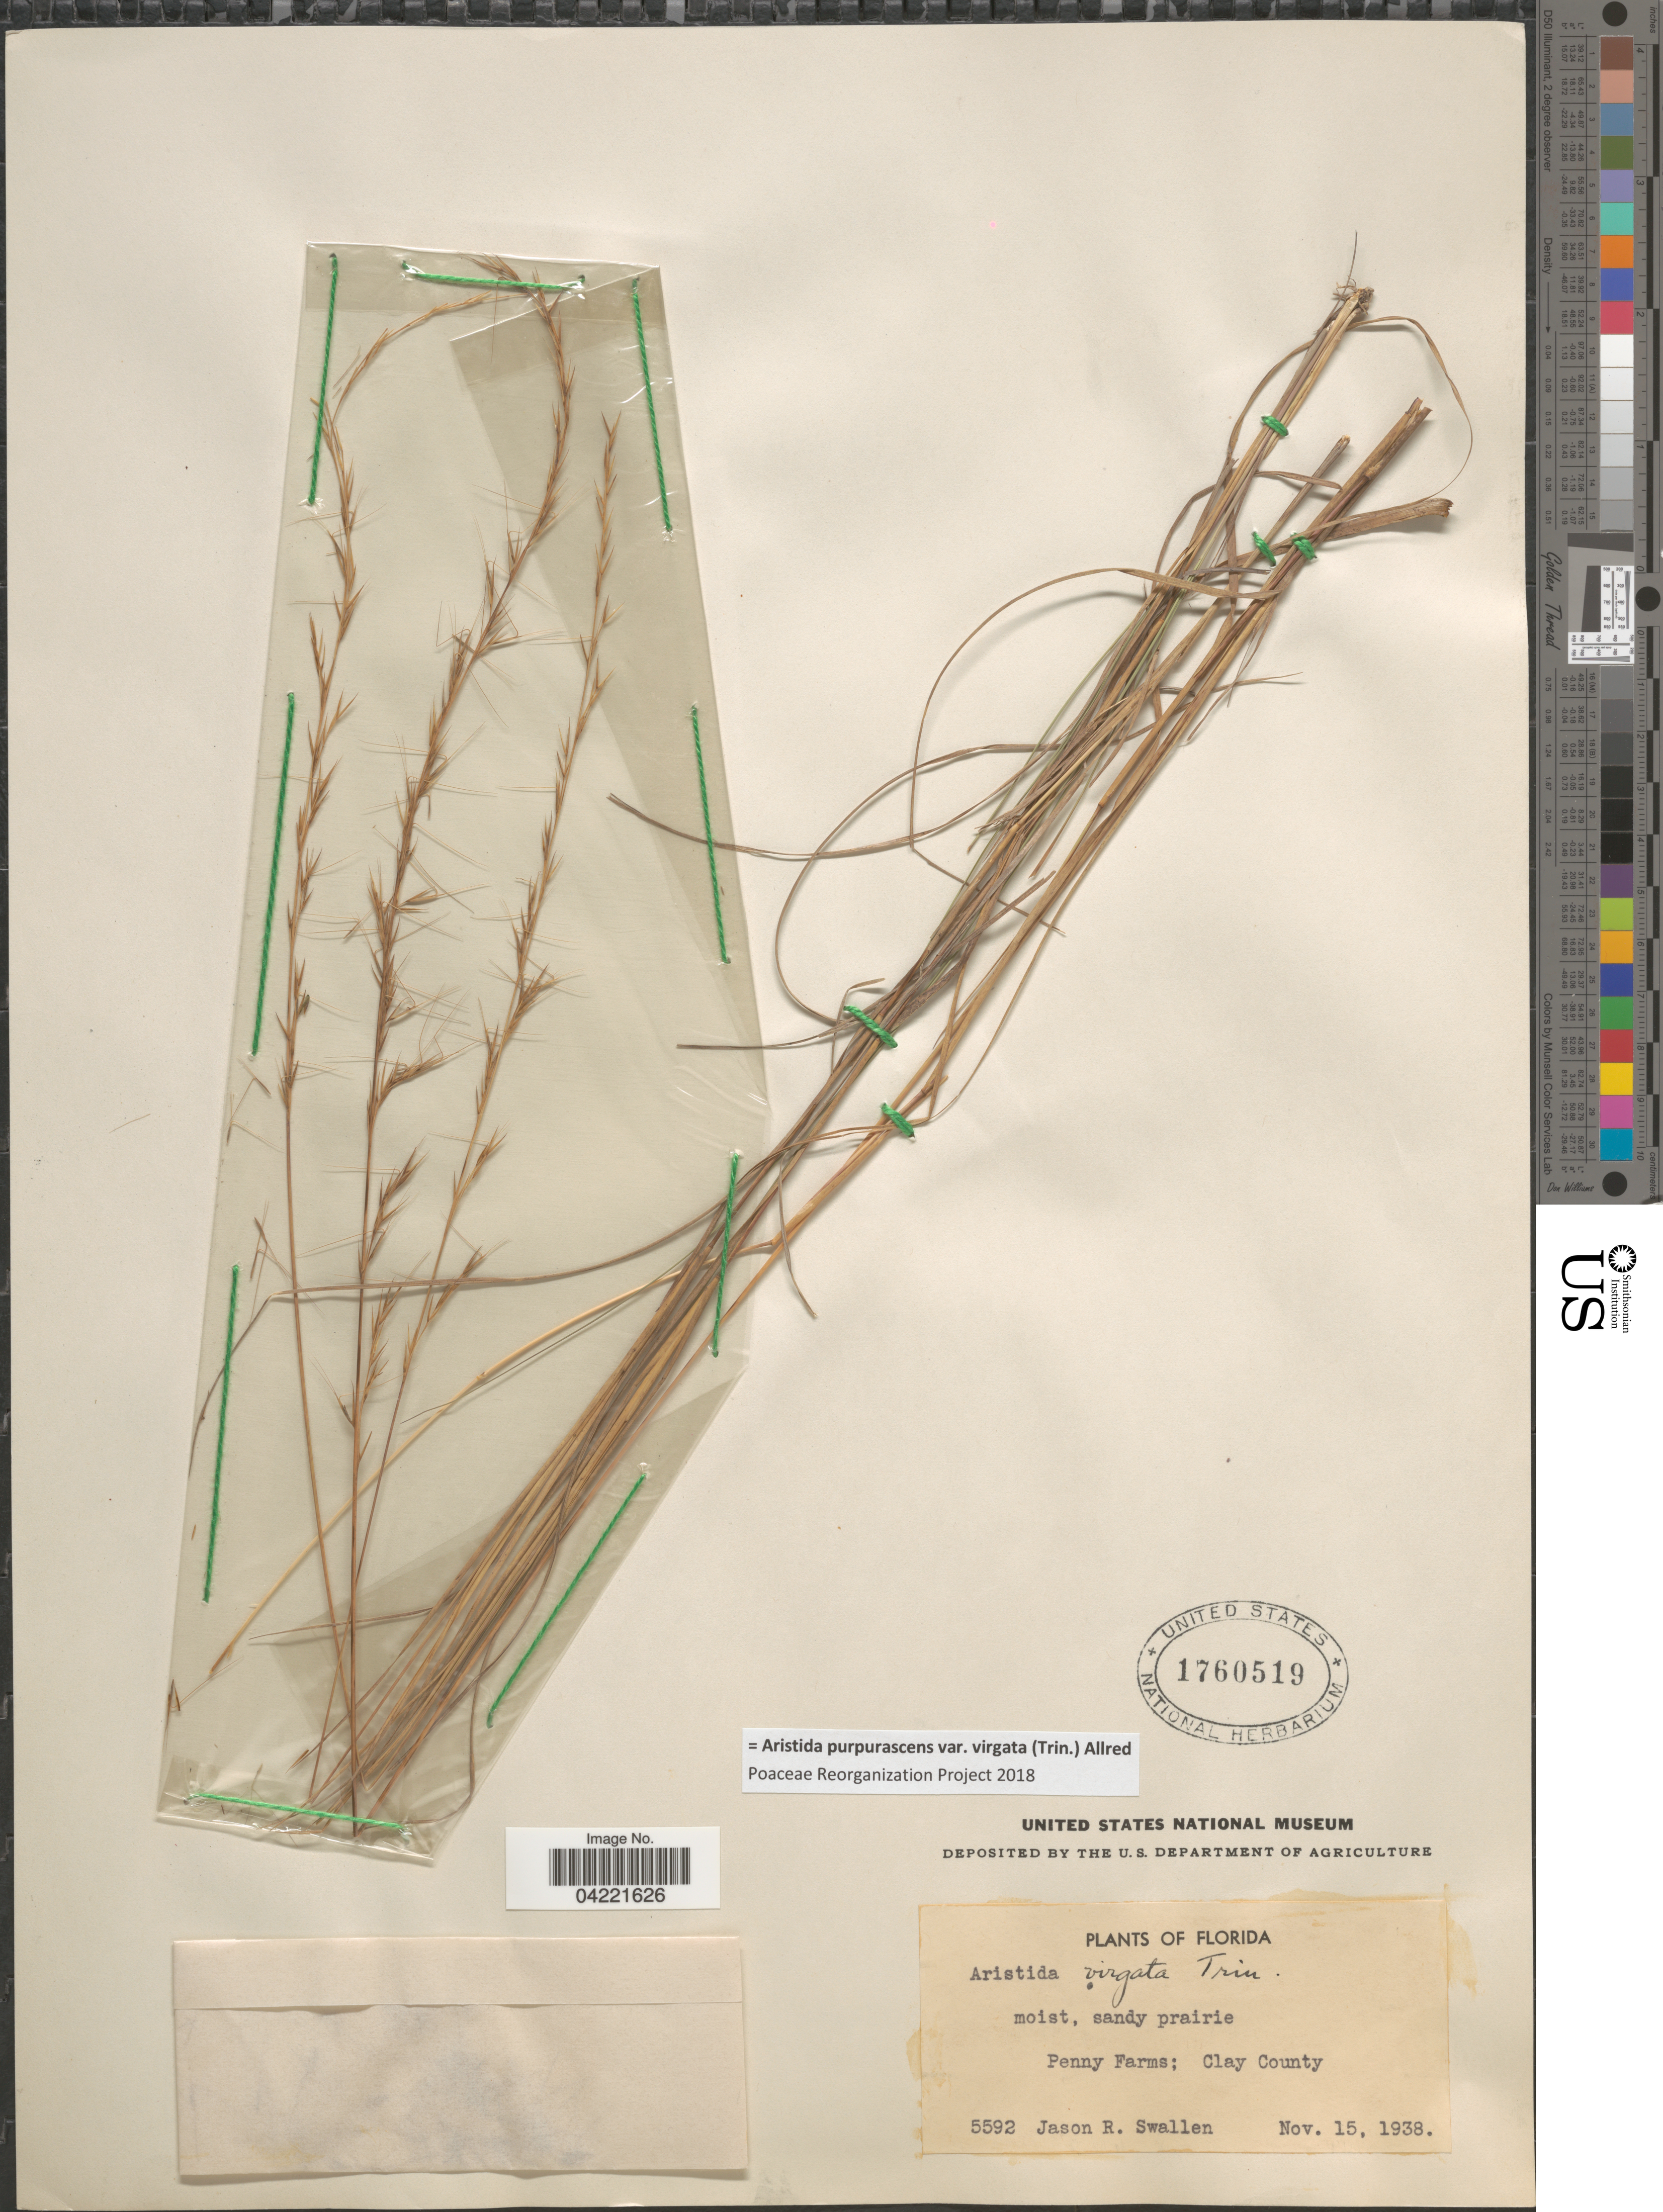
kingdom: Plantae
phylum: Tracheophyta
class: Liliopsida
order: Poales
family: Poaceae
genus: Aristida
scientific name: Aristida purpurascens var. virgata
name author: (Trin.) Allred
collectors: J. R. Swallen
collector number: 5592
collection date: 1938-11-15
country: United States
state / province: Florida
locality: Penny Farms; Clay County.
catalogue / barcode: US 1760519